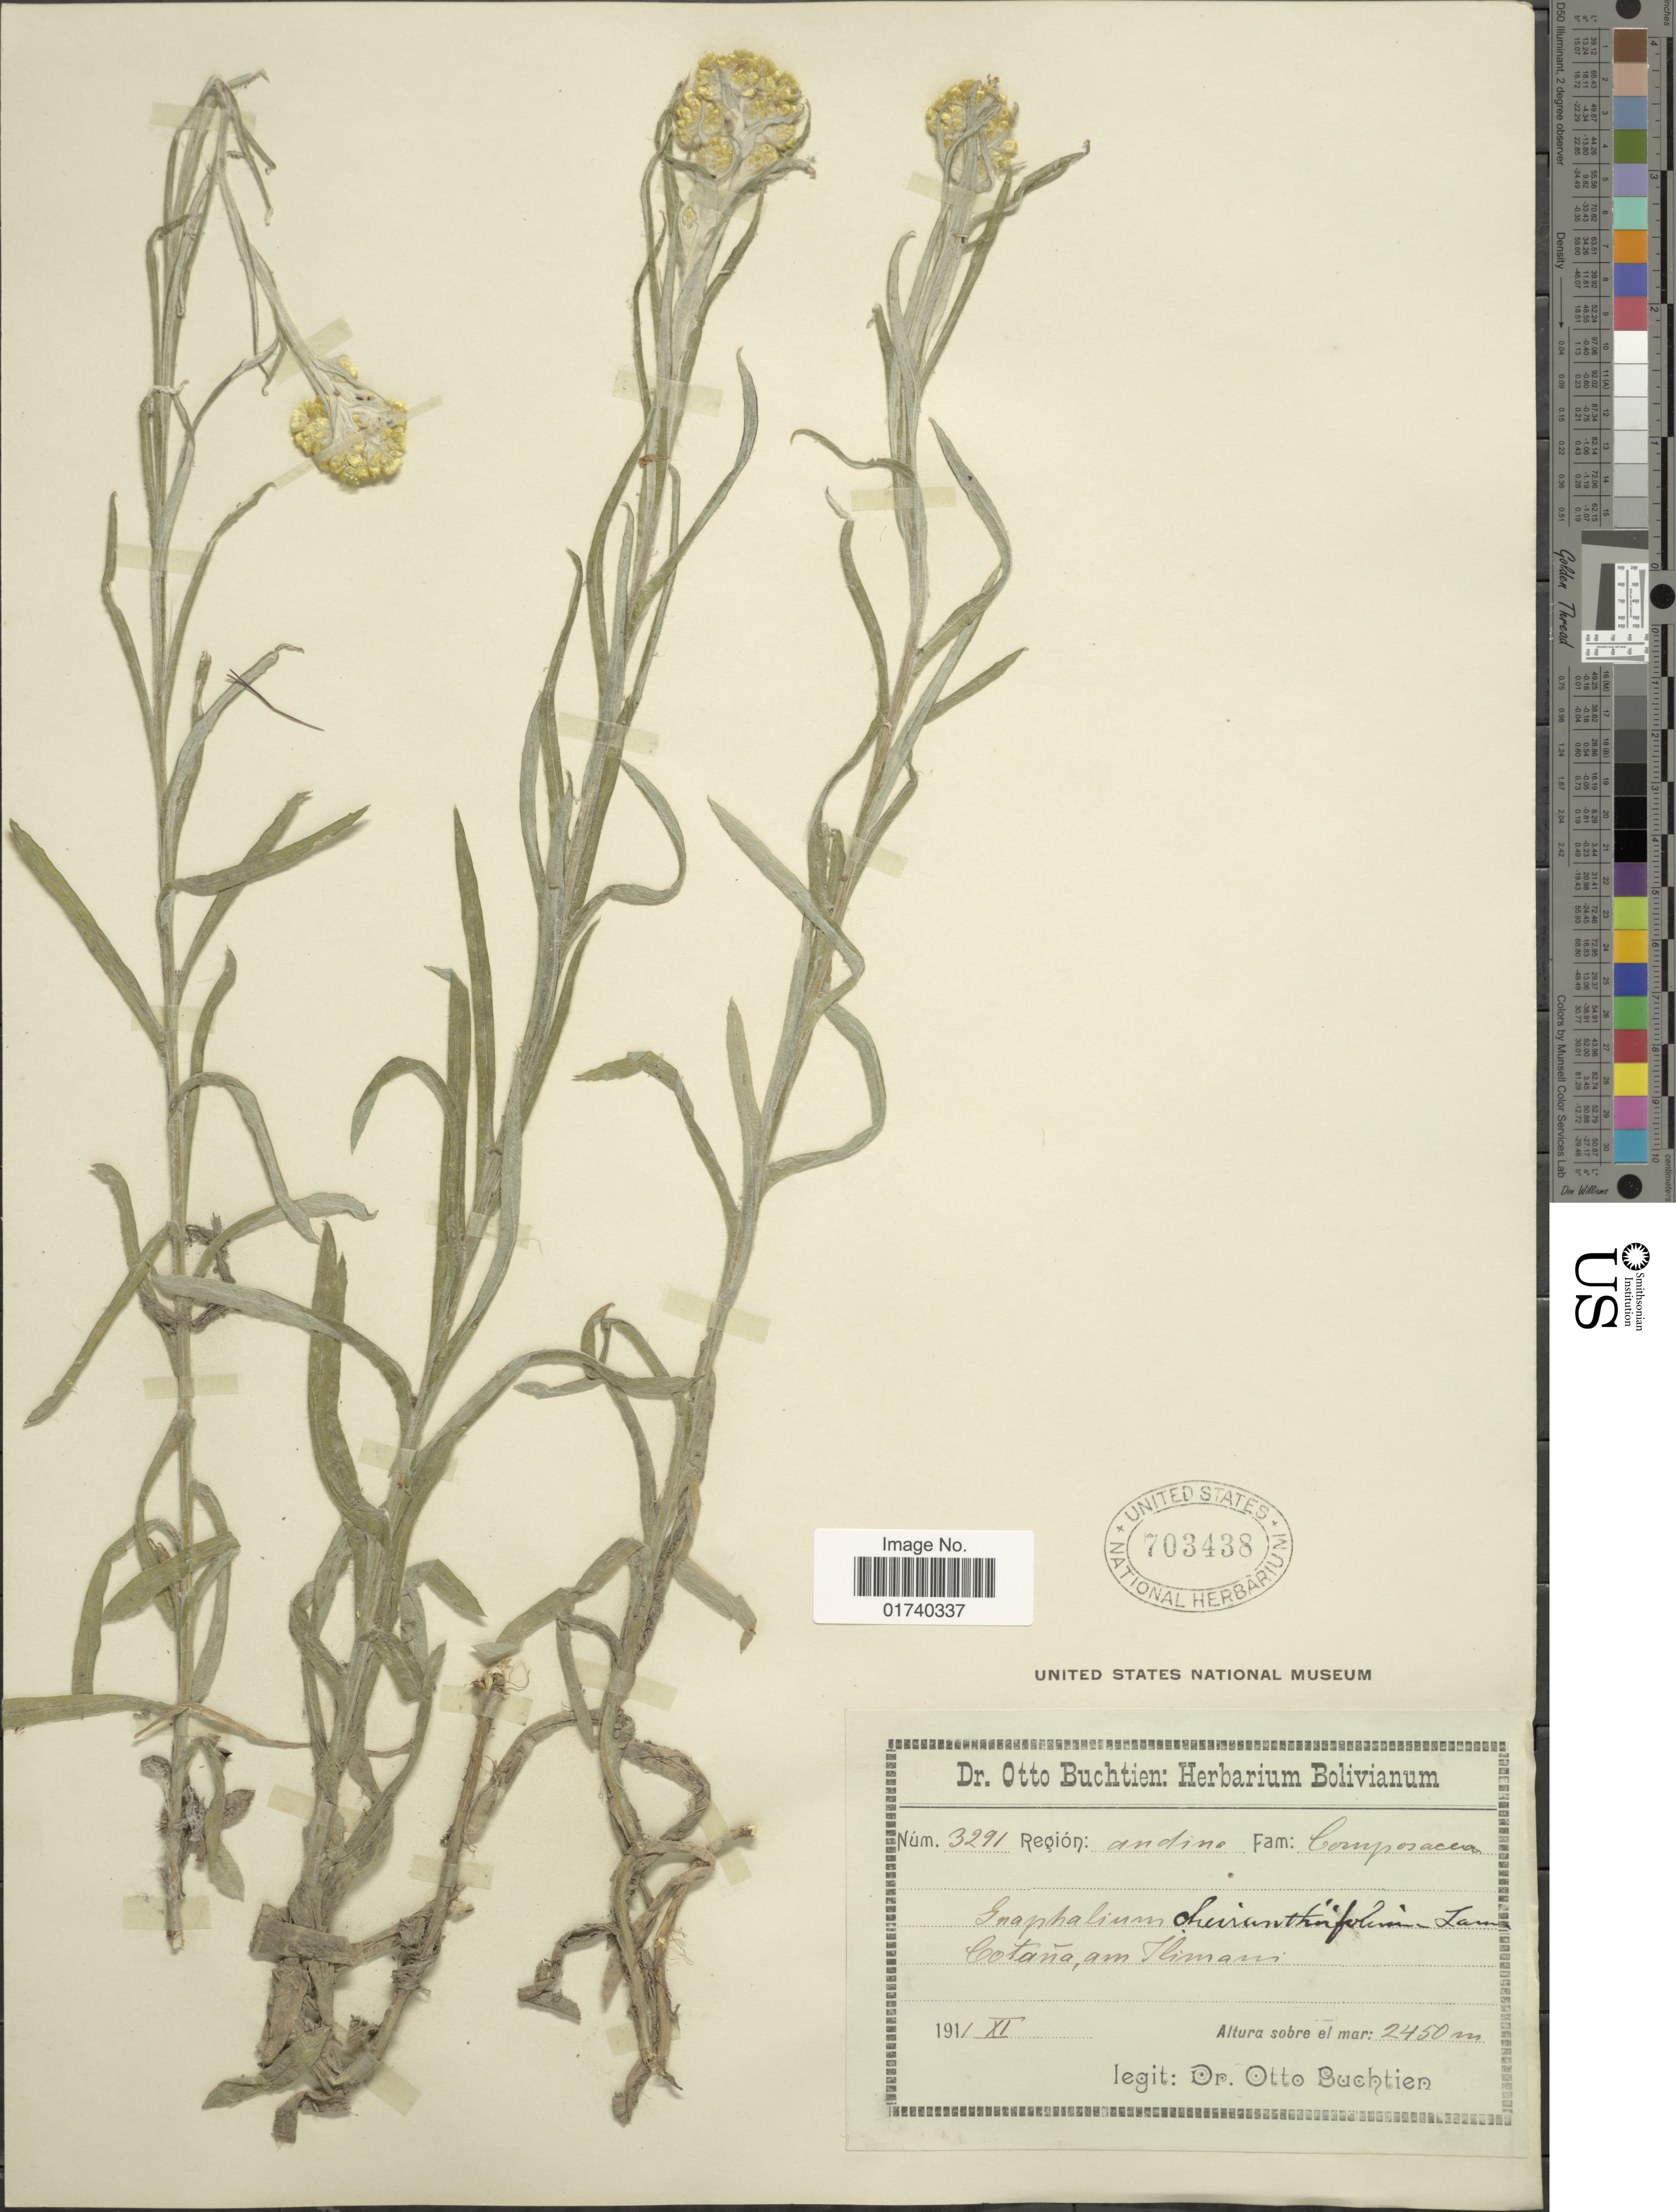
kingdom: Plantae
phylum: Tracheophyta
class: Magnoliopsida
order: Asterales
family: Asteraceae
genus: Pseudognaphalium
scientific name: Pseudognaphalium cheiranthifolium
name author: (Lam.) Hilliard & B.L. Burtt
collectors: O. Buchtien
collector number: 3291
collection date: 1911-11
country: Bolivia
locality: Andine, Cotana, Am Himani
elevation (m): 2450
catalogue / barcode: US 703438